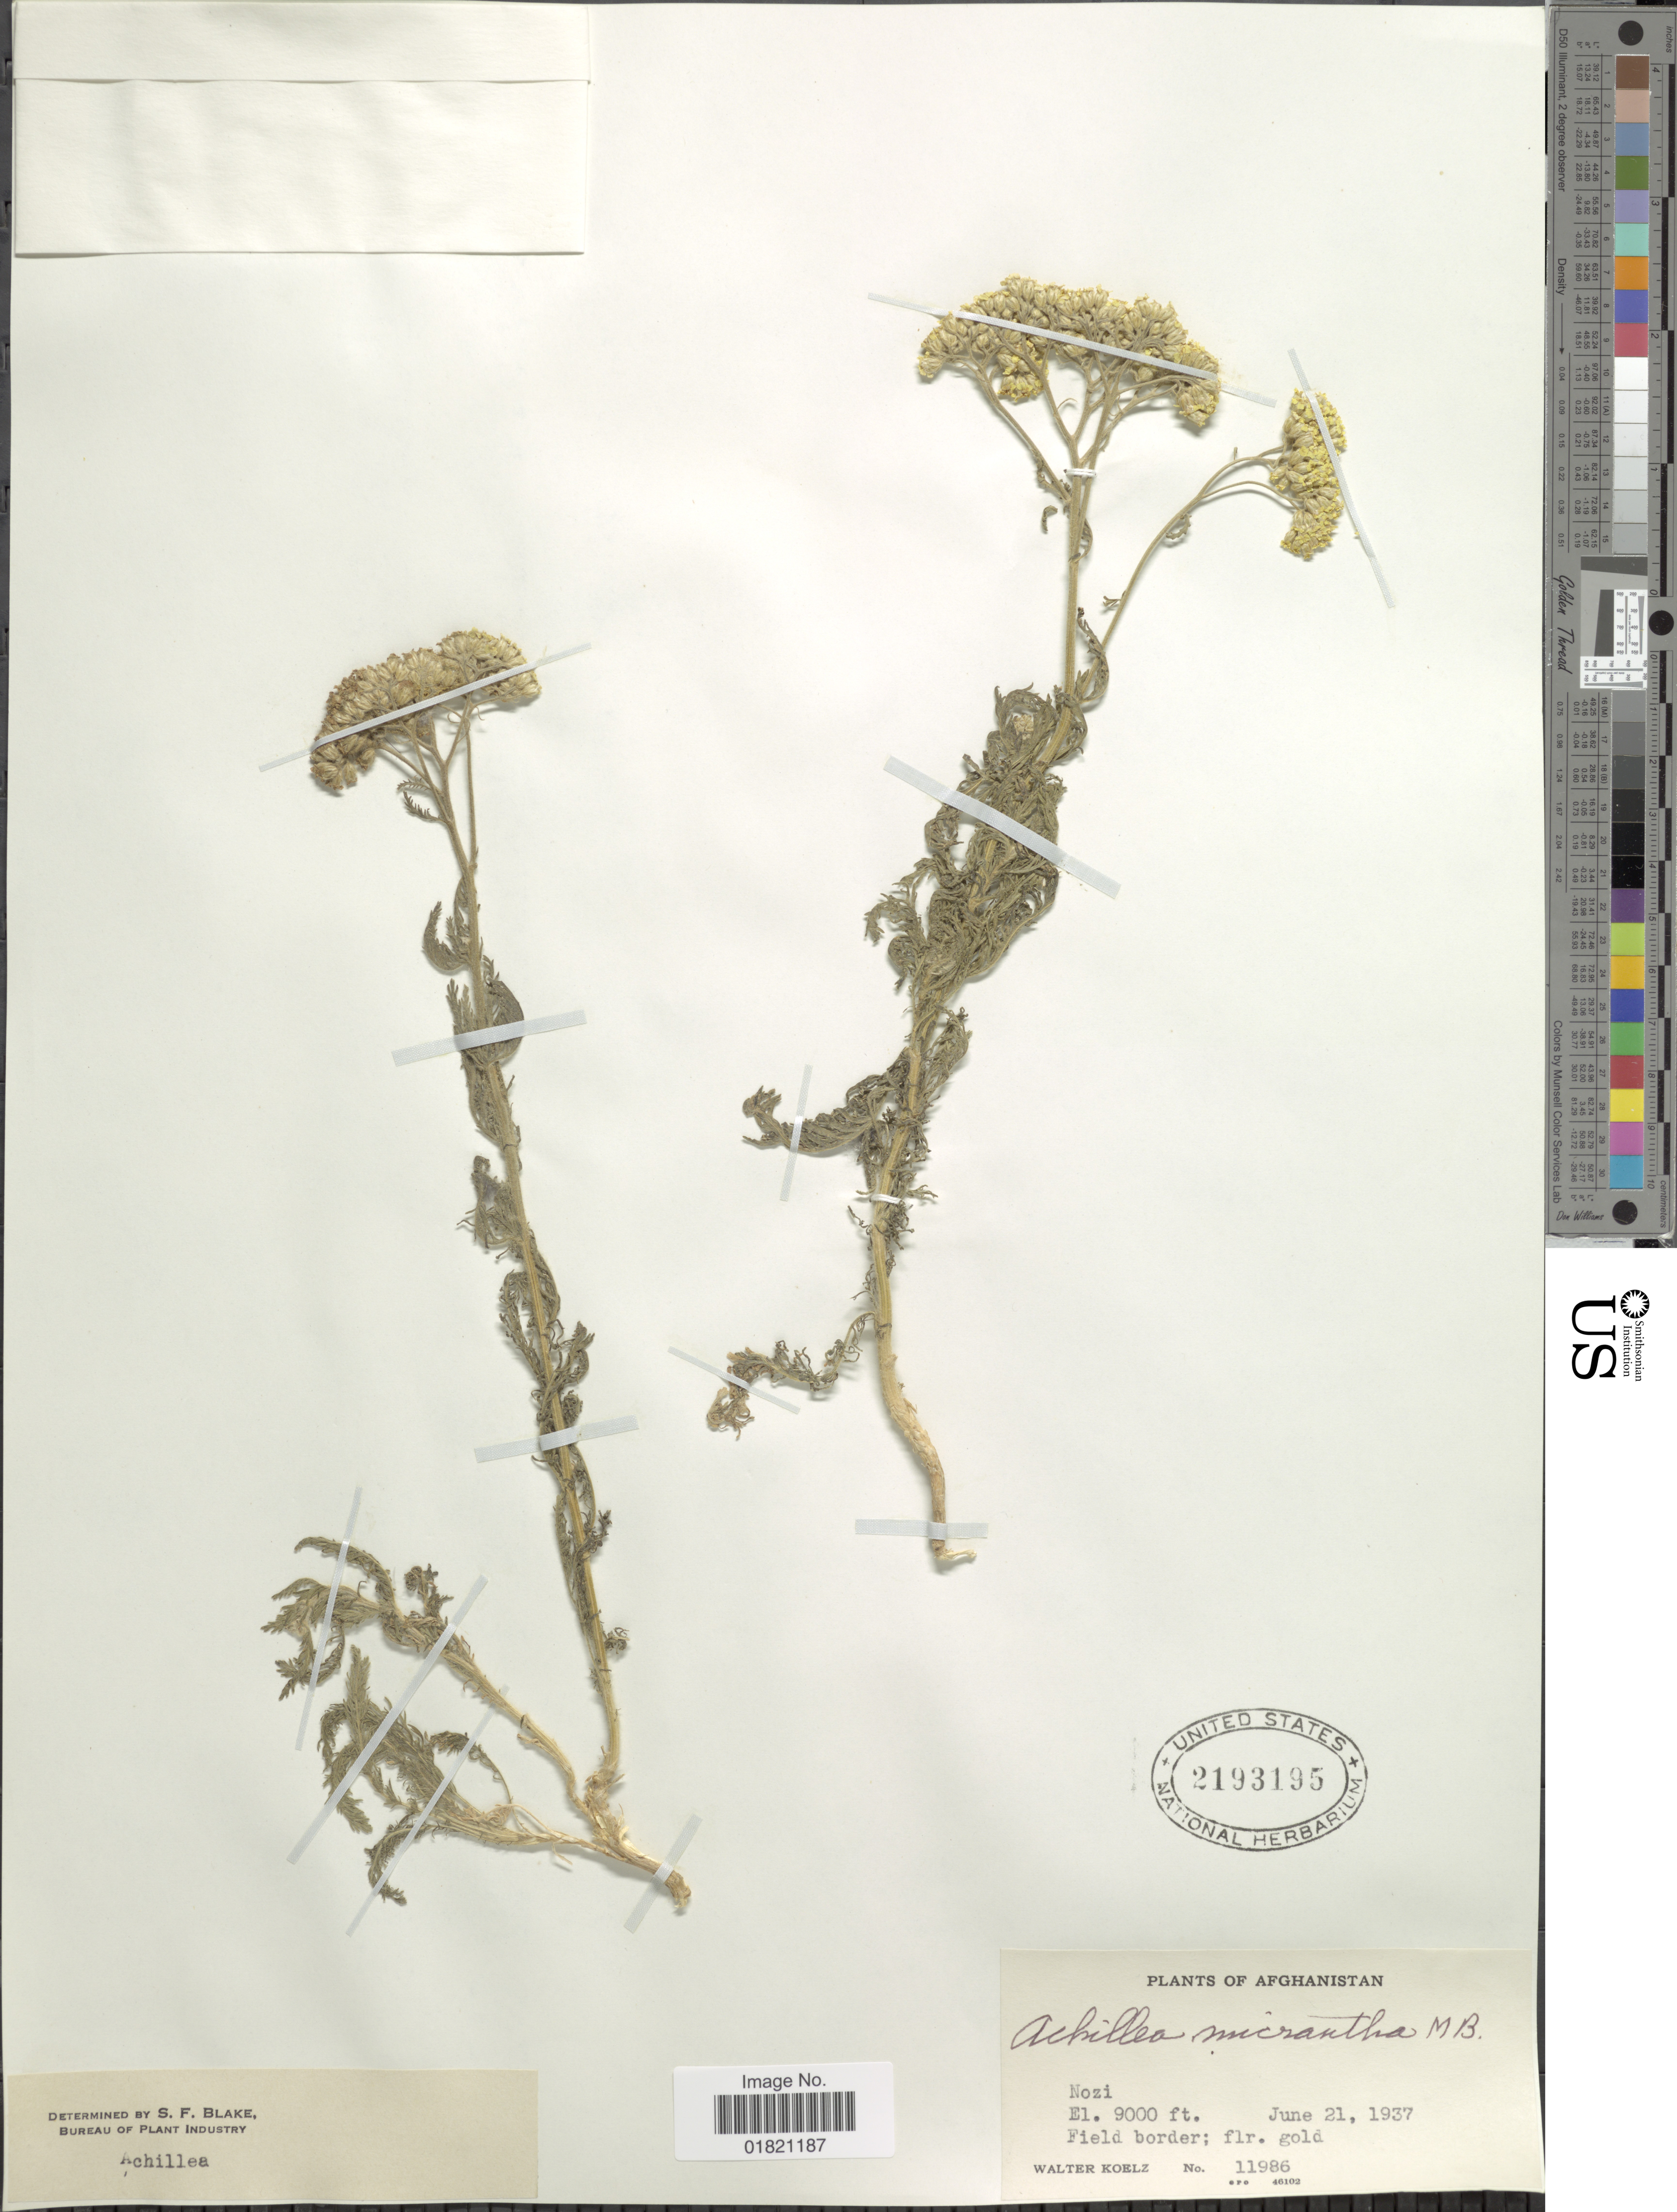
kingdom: Plantae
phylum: Tracheophyta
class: Magnoliopsida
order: Asterales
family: Asteraceae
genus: Achillea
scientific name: Achillea micrantha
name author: M. Bieb.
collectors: W. N. Koelz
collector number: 11986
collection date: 1937-06-21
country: Afghanistan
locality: Nozi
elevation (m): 2743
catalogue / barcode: US 2193195